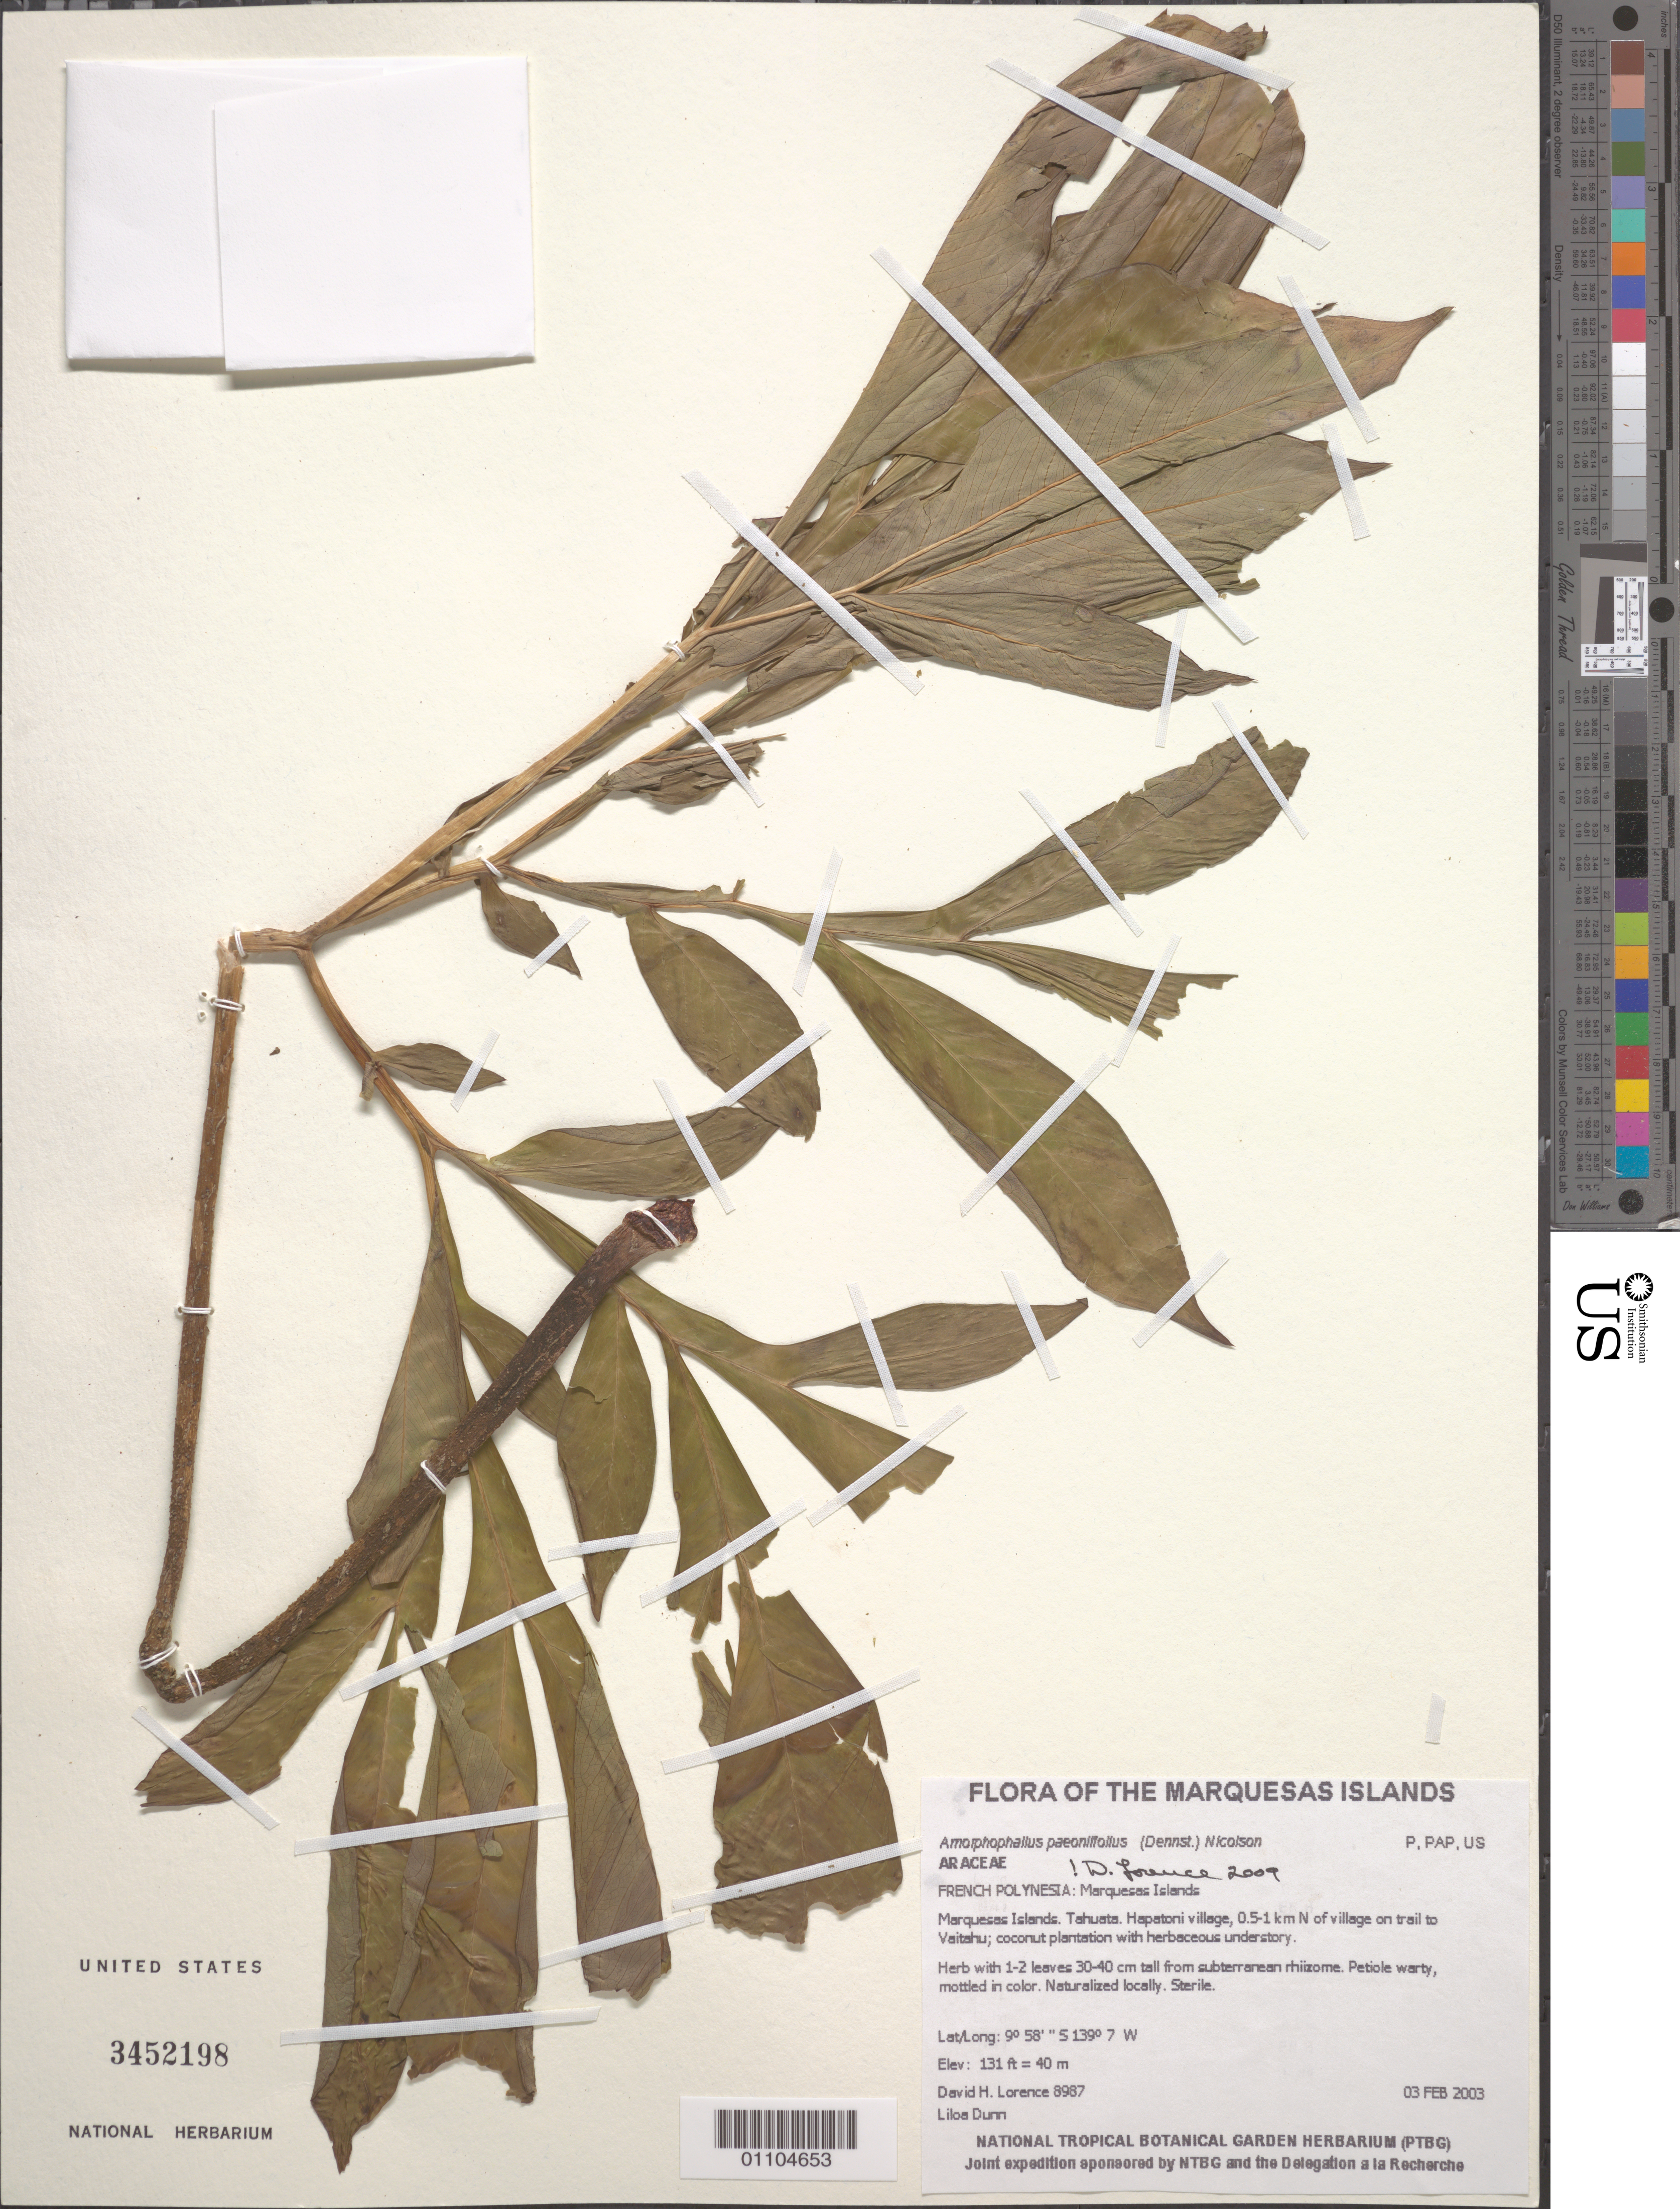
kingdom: Plantae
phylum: Tracheophyta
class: Liliopsida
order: Alismatales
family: Araceae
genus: Amorphophallus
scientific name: Amorphophallus paeoniifolius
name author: (Dennst.) Nicolson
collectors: D. Lorence & L. Dunn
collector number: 8987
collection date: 2003-02-03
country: French Polynesia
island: Tahuata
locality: Hapatoni village, 0.5-1 km N of village on trail to Vaitahu; coconut plantation with herbaceous understory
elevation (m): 40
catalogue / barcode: US 3452198